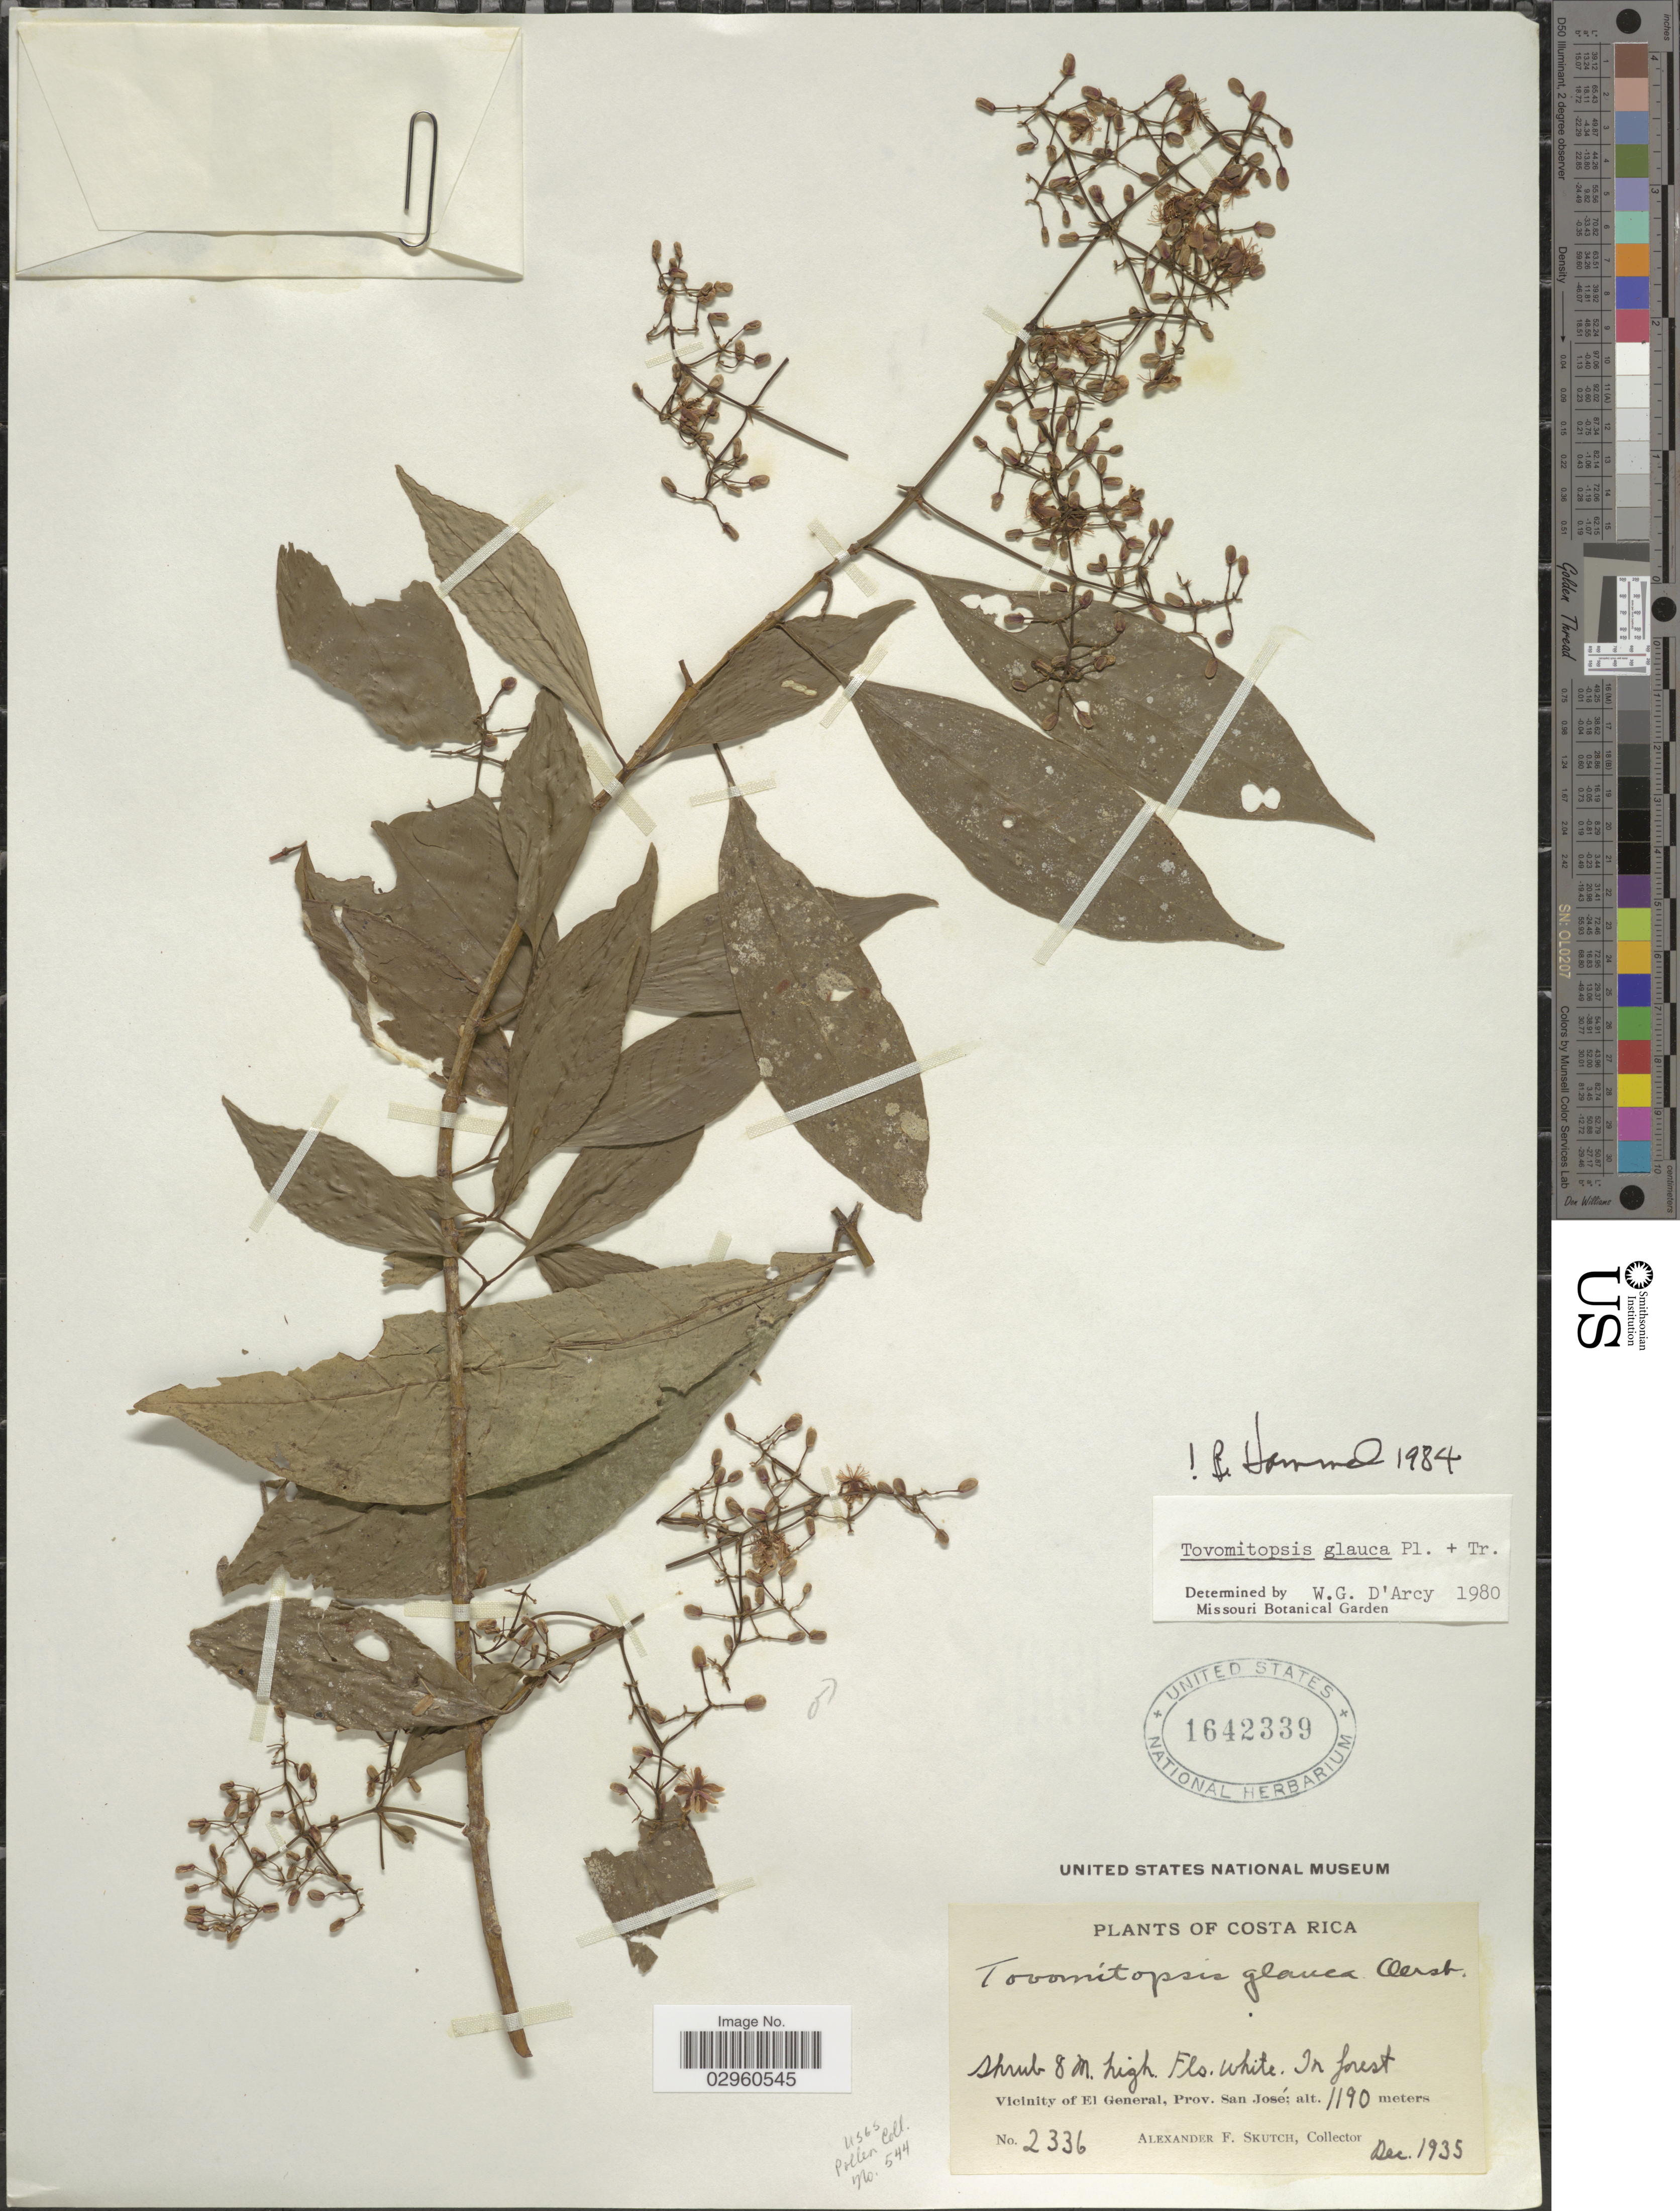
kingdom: Plantae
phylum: Tracheophyta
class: Magnoliopsida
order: Malpighiales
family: Clusiaceae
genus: Chrysochlamys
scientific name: Chrysochlamys glauca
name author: (Oerst. ex Planch. & Triana) Hemsl.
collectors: A. F. Skutch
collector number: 2336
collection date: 1935-12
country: Costa Rica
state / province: San José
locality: Vicinity of El General, Prov. San José.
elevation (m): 1190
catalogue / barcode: US 1642339